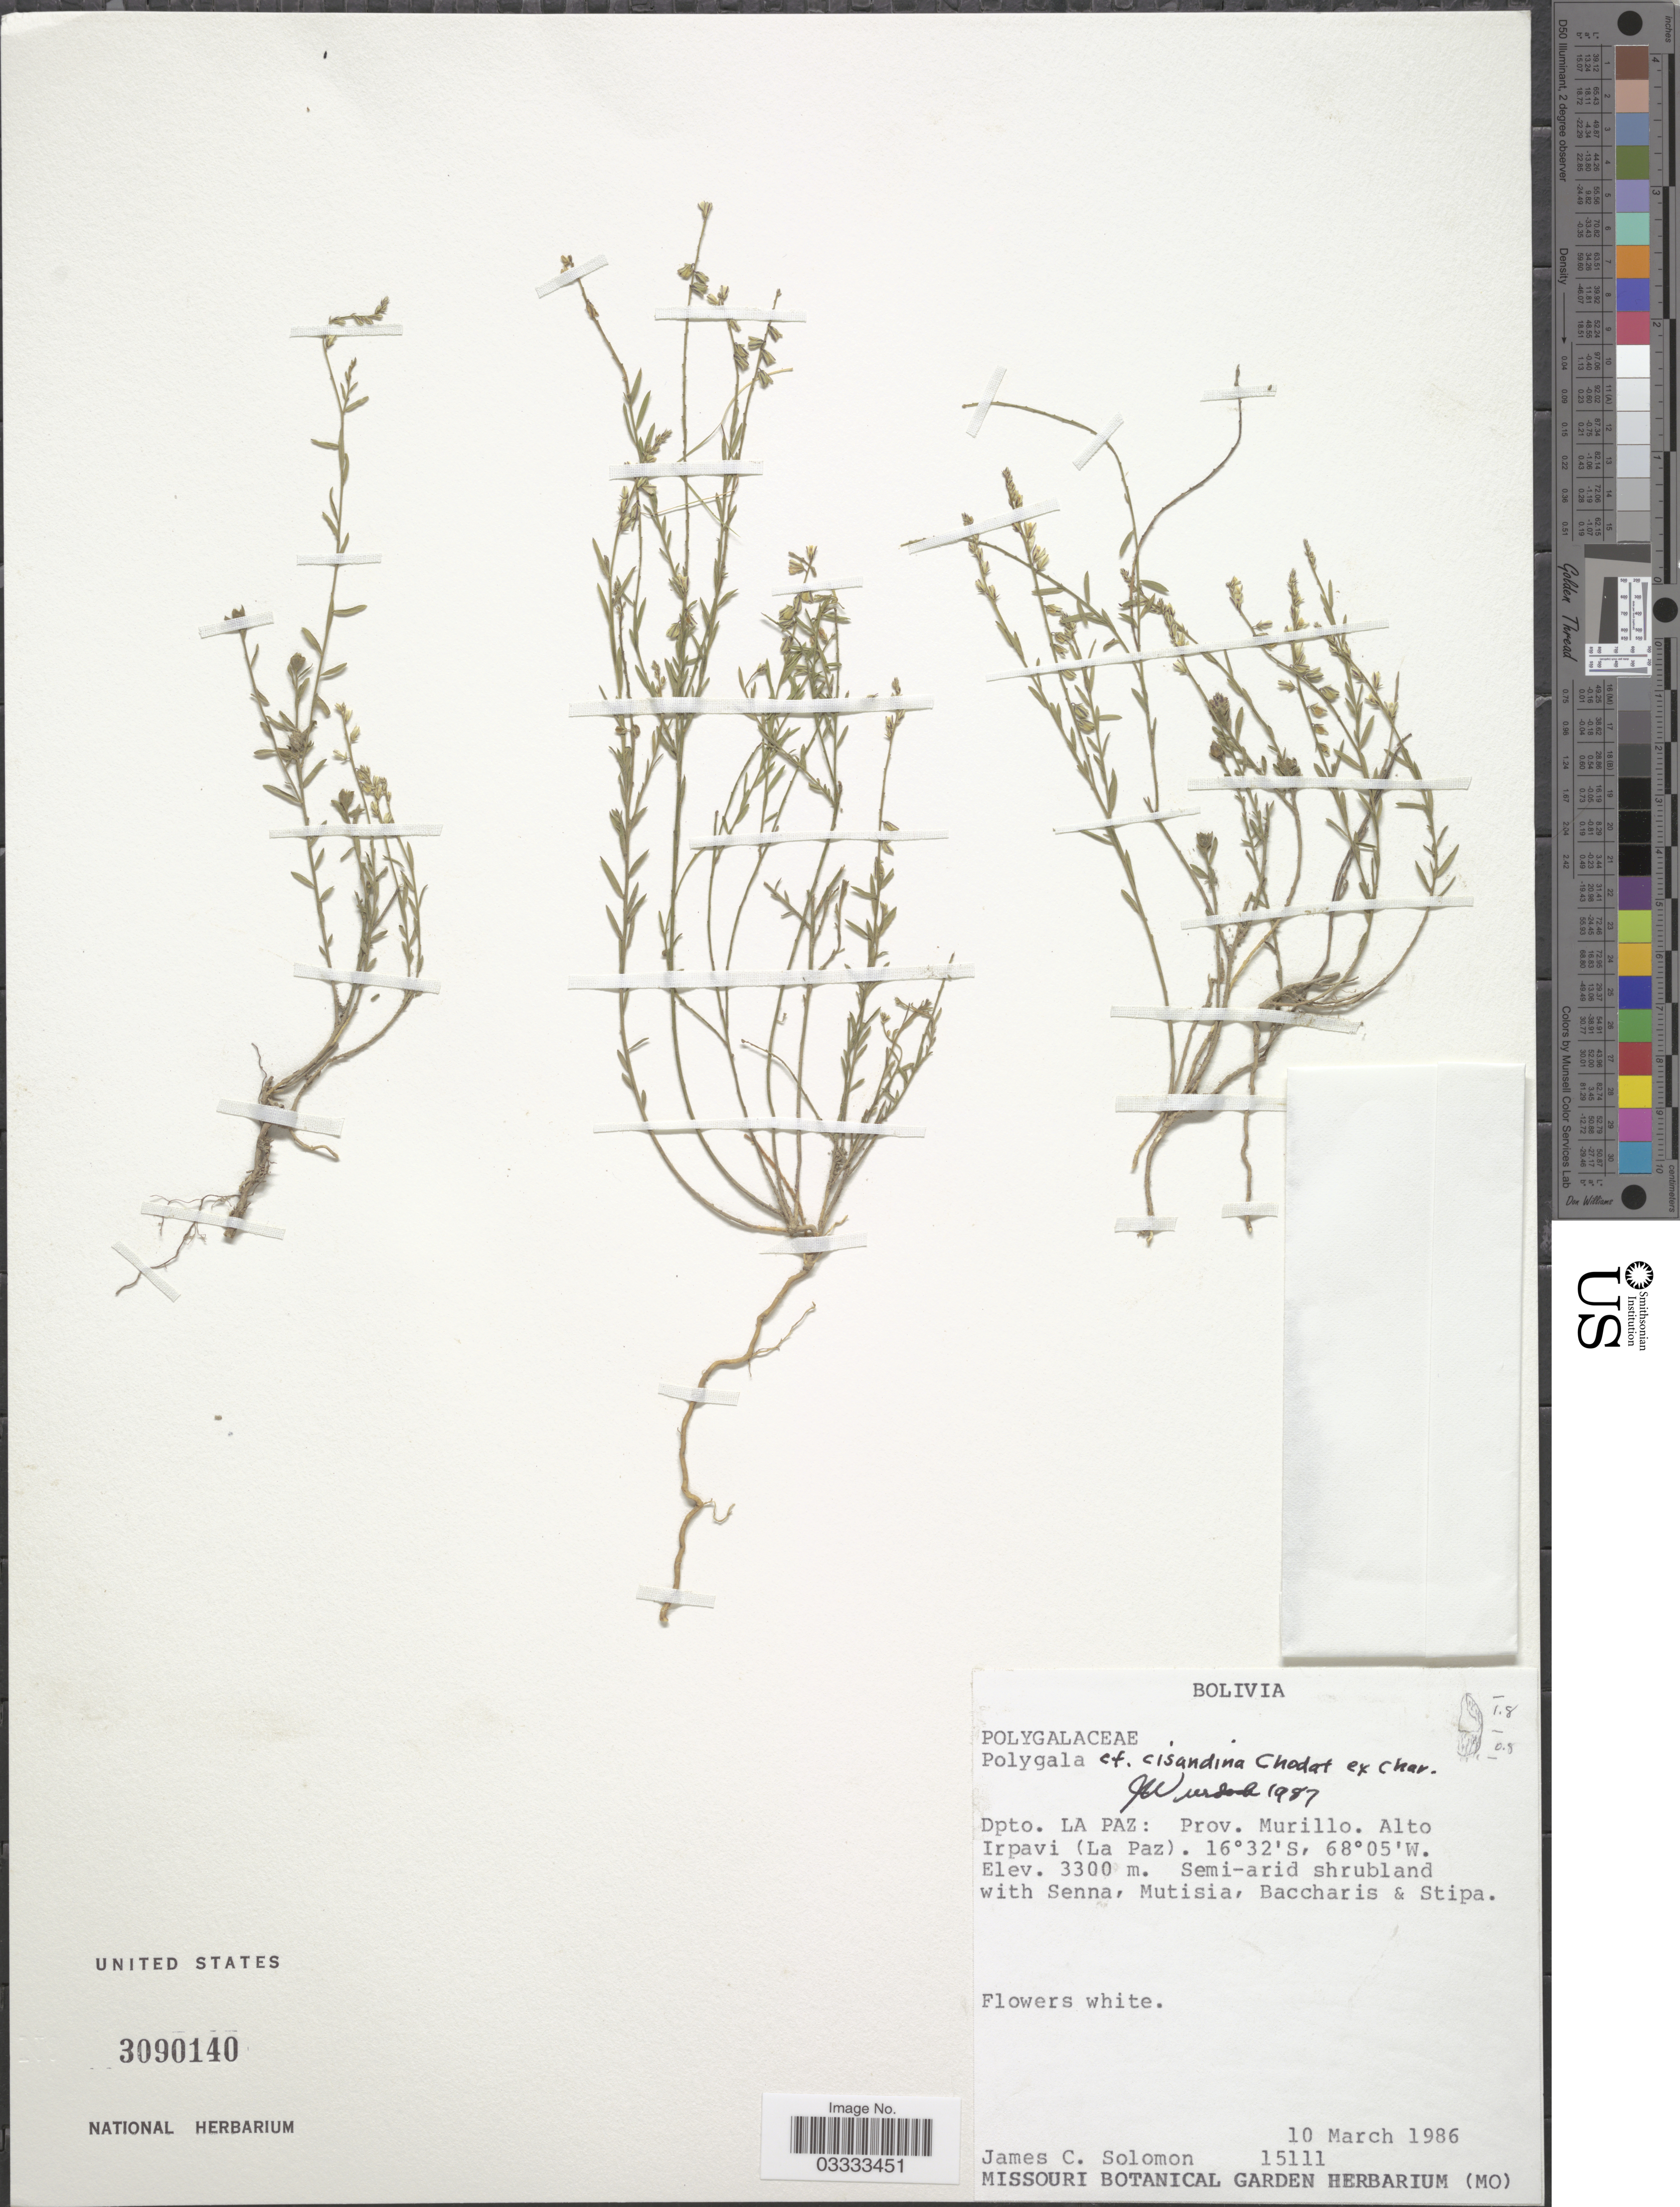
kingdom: Plantae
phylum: Tracheophyta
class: Magnoliopsida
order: Fabales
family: Polygalaceae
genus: Polygala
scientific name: Polygala cisandina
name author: Chodat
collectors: J. C. Solomon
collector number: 15111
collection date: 1986-03-10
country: Bolivia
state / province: La Paz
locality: Dpto. La Paz: Prov. Murillo. Alto Irpavi (La Paz).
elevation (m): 3300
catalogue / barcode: US 3090140